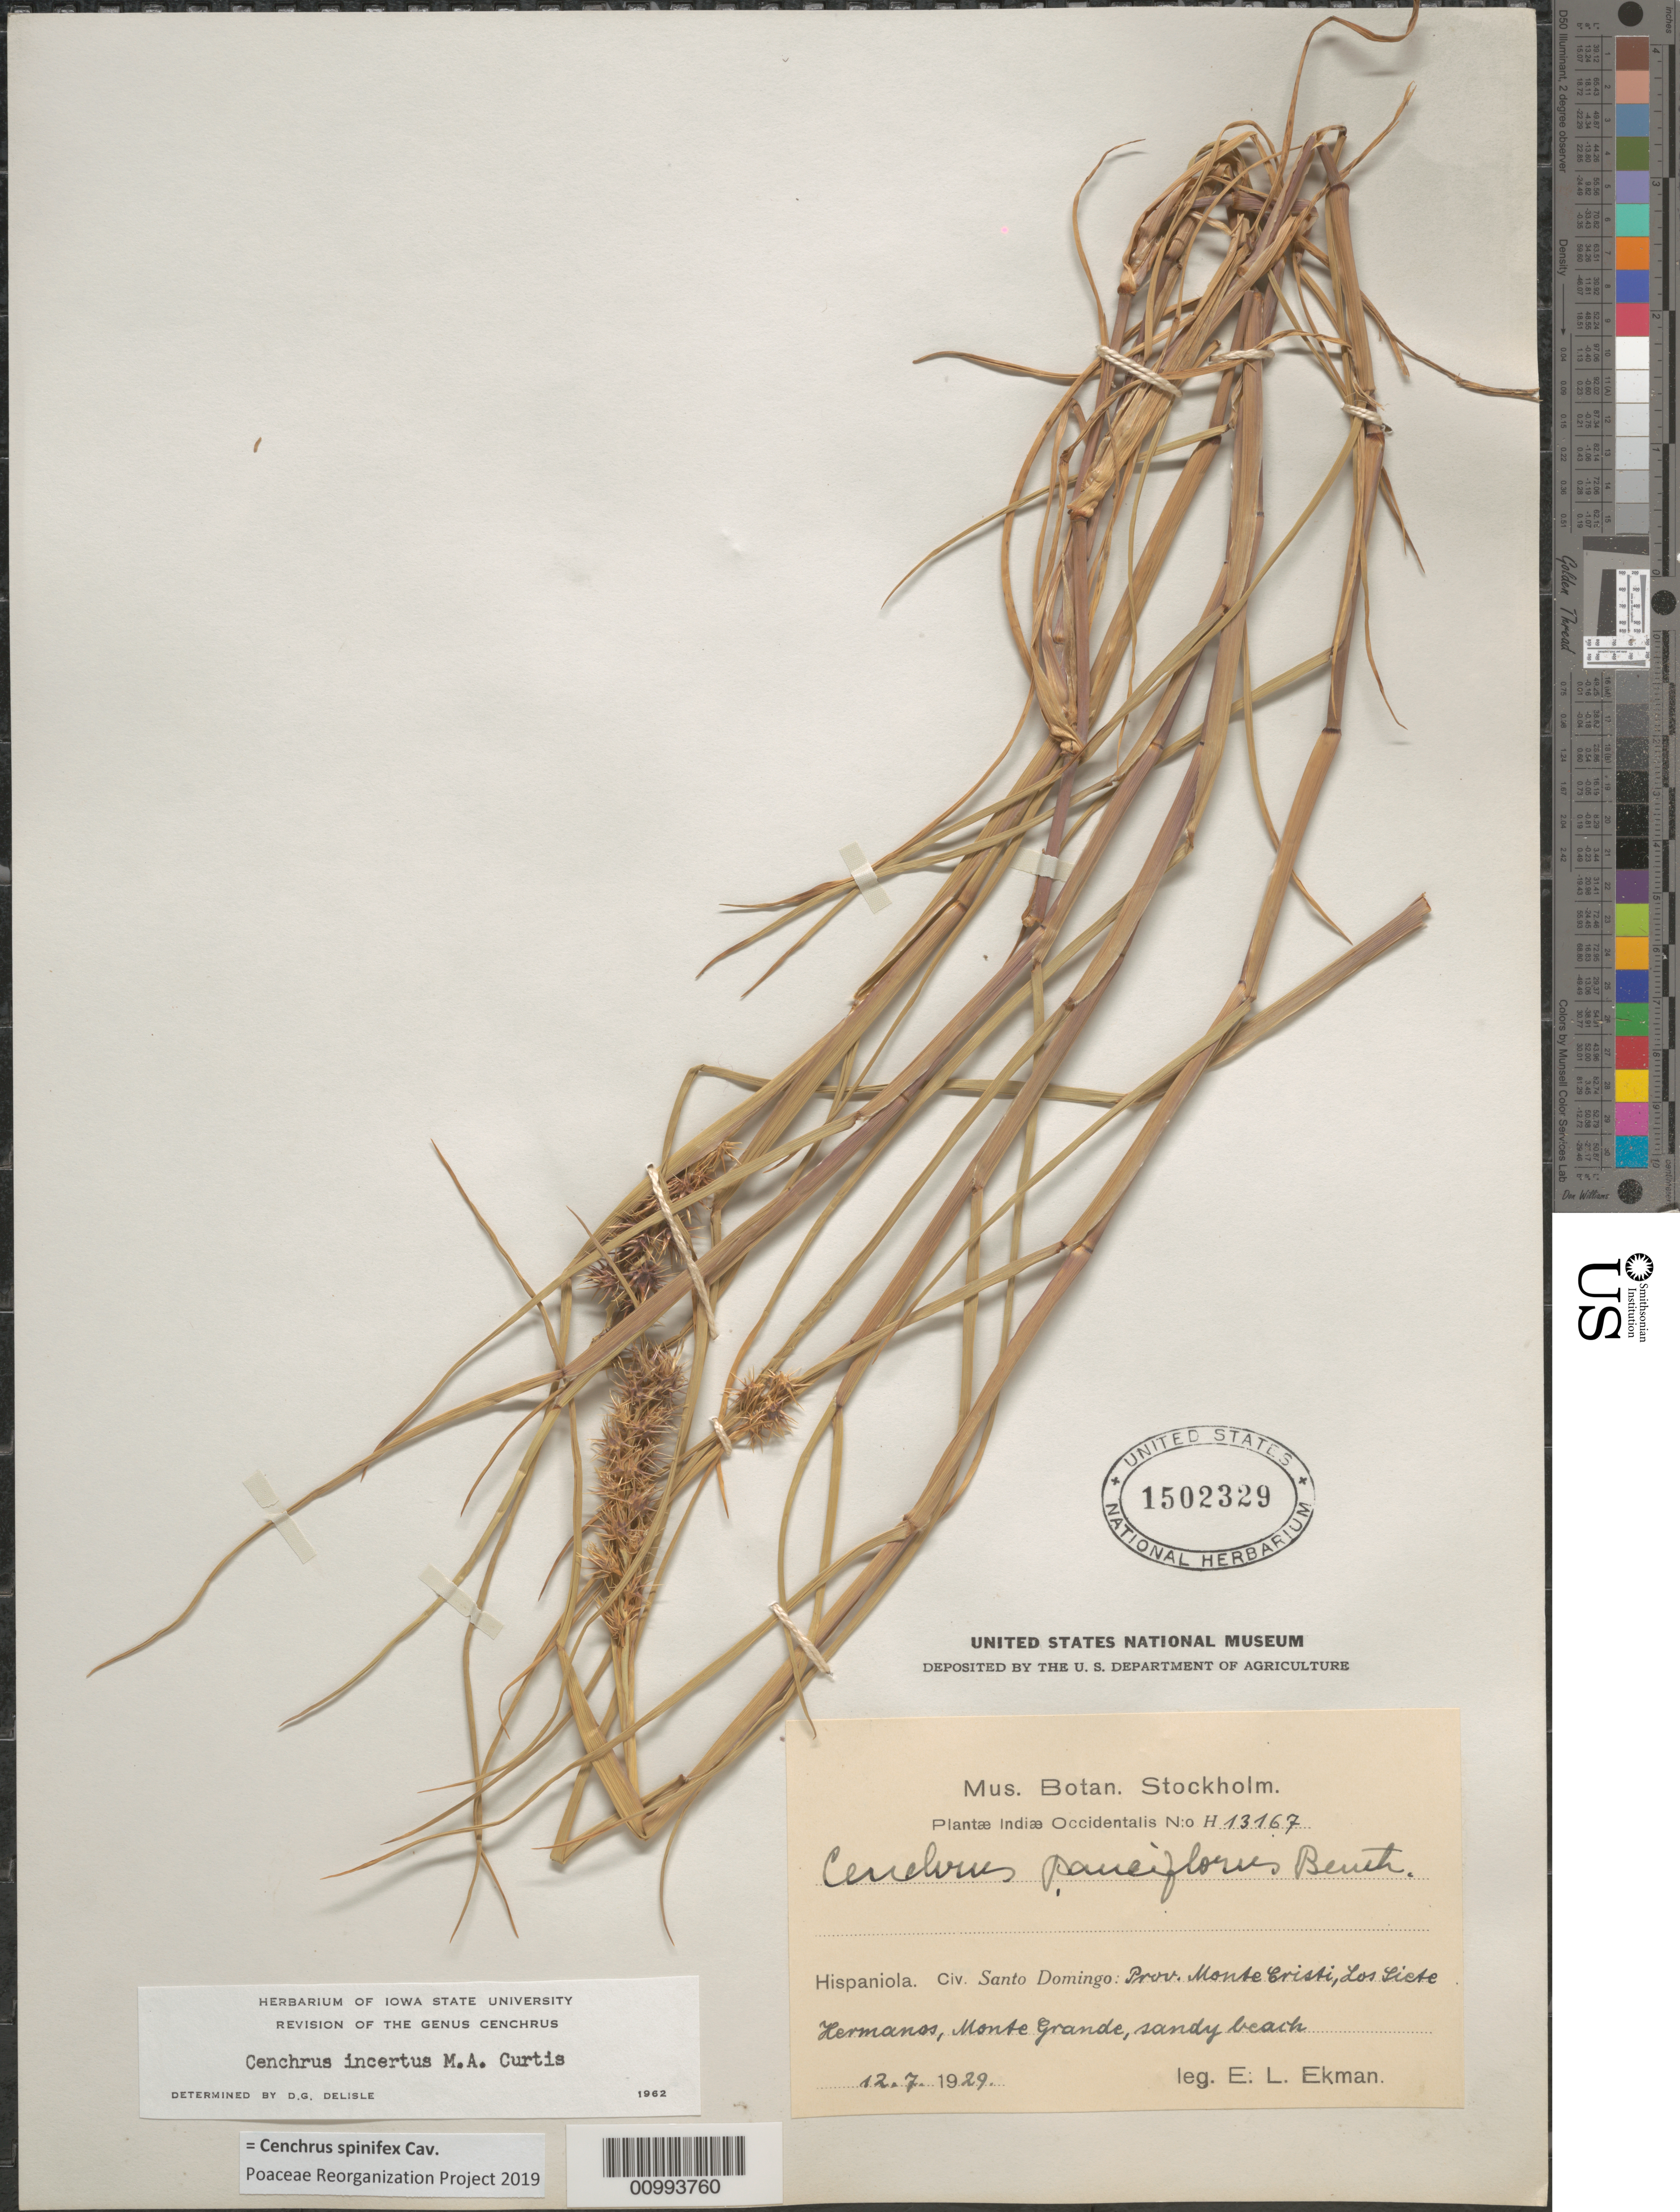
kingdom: Plantae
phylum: Tracheophyta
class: Liliopsida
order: Poales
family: Poaceae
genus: Cenchrus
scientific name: Cenchrus spinifex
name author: Cav.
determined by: Poaceae Reorganization Project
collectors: E. L. Ekman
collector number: H 13167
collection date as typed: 12 Jul 1929 to 07 Dec 1929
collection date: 1929-07-12/1929-12-07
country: Dominican Republic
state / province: Monte Cristi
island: Hispaniola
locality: Monte Grande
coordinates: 0 N, 0 E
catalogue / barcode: US 1502329